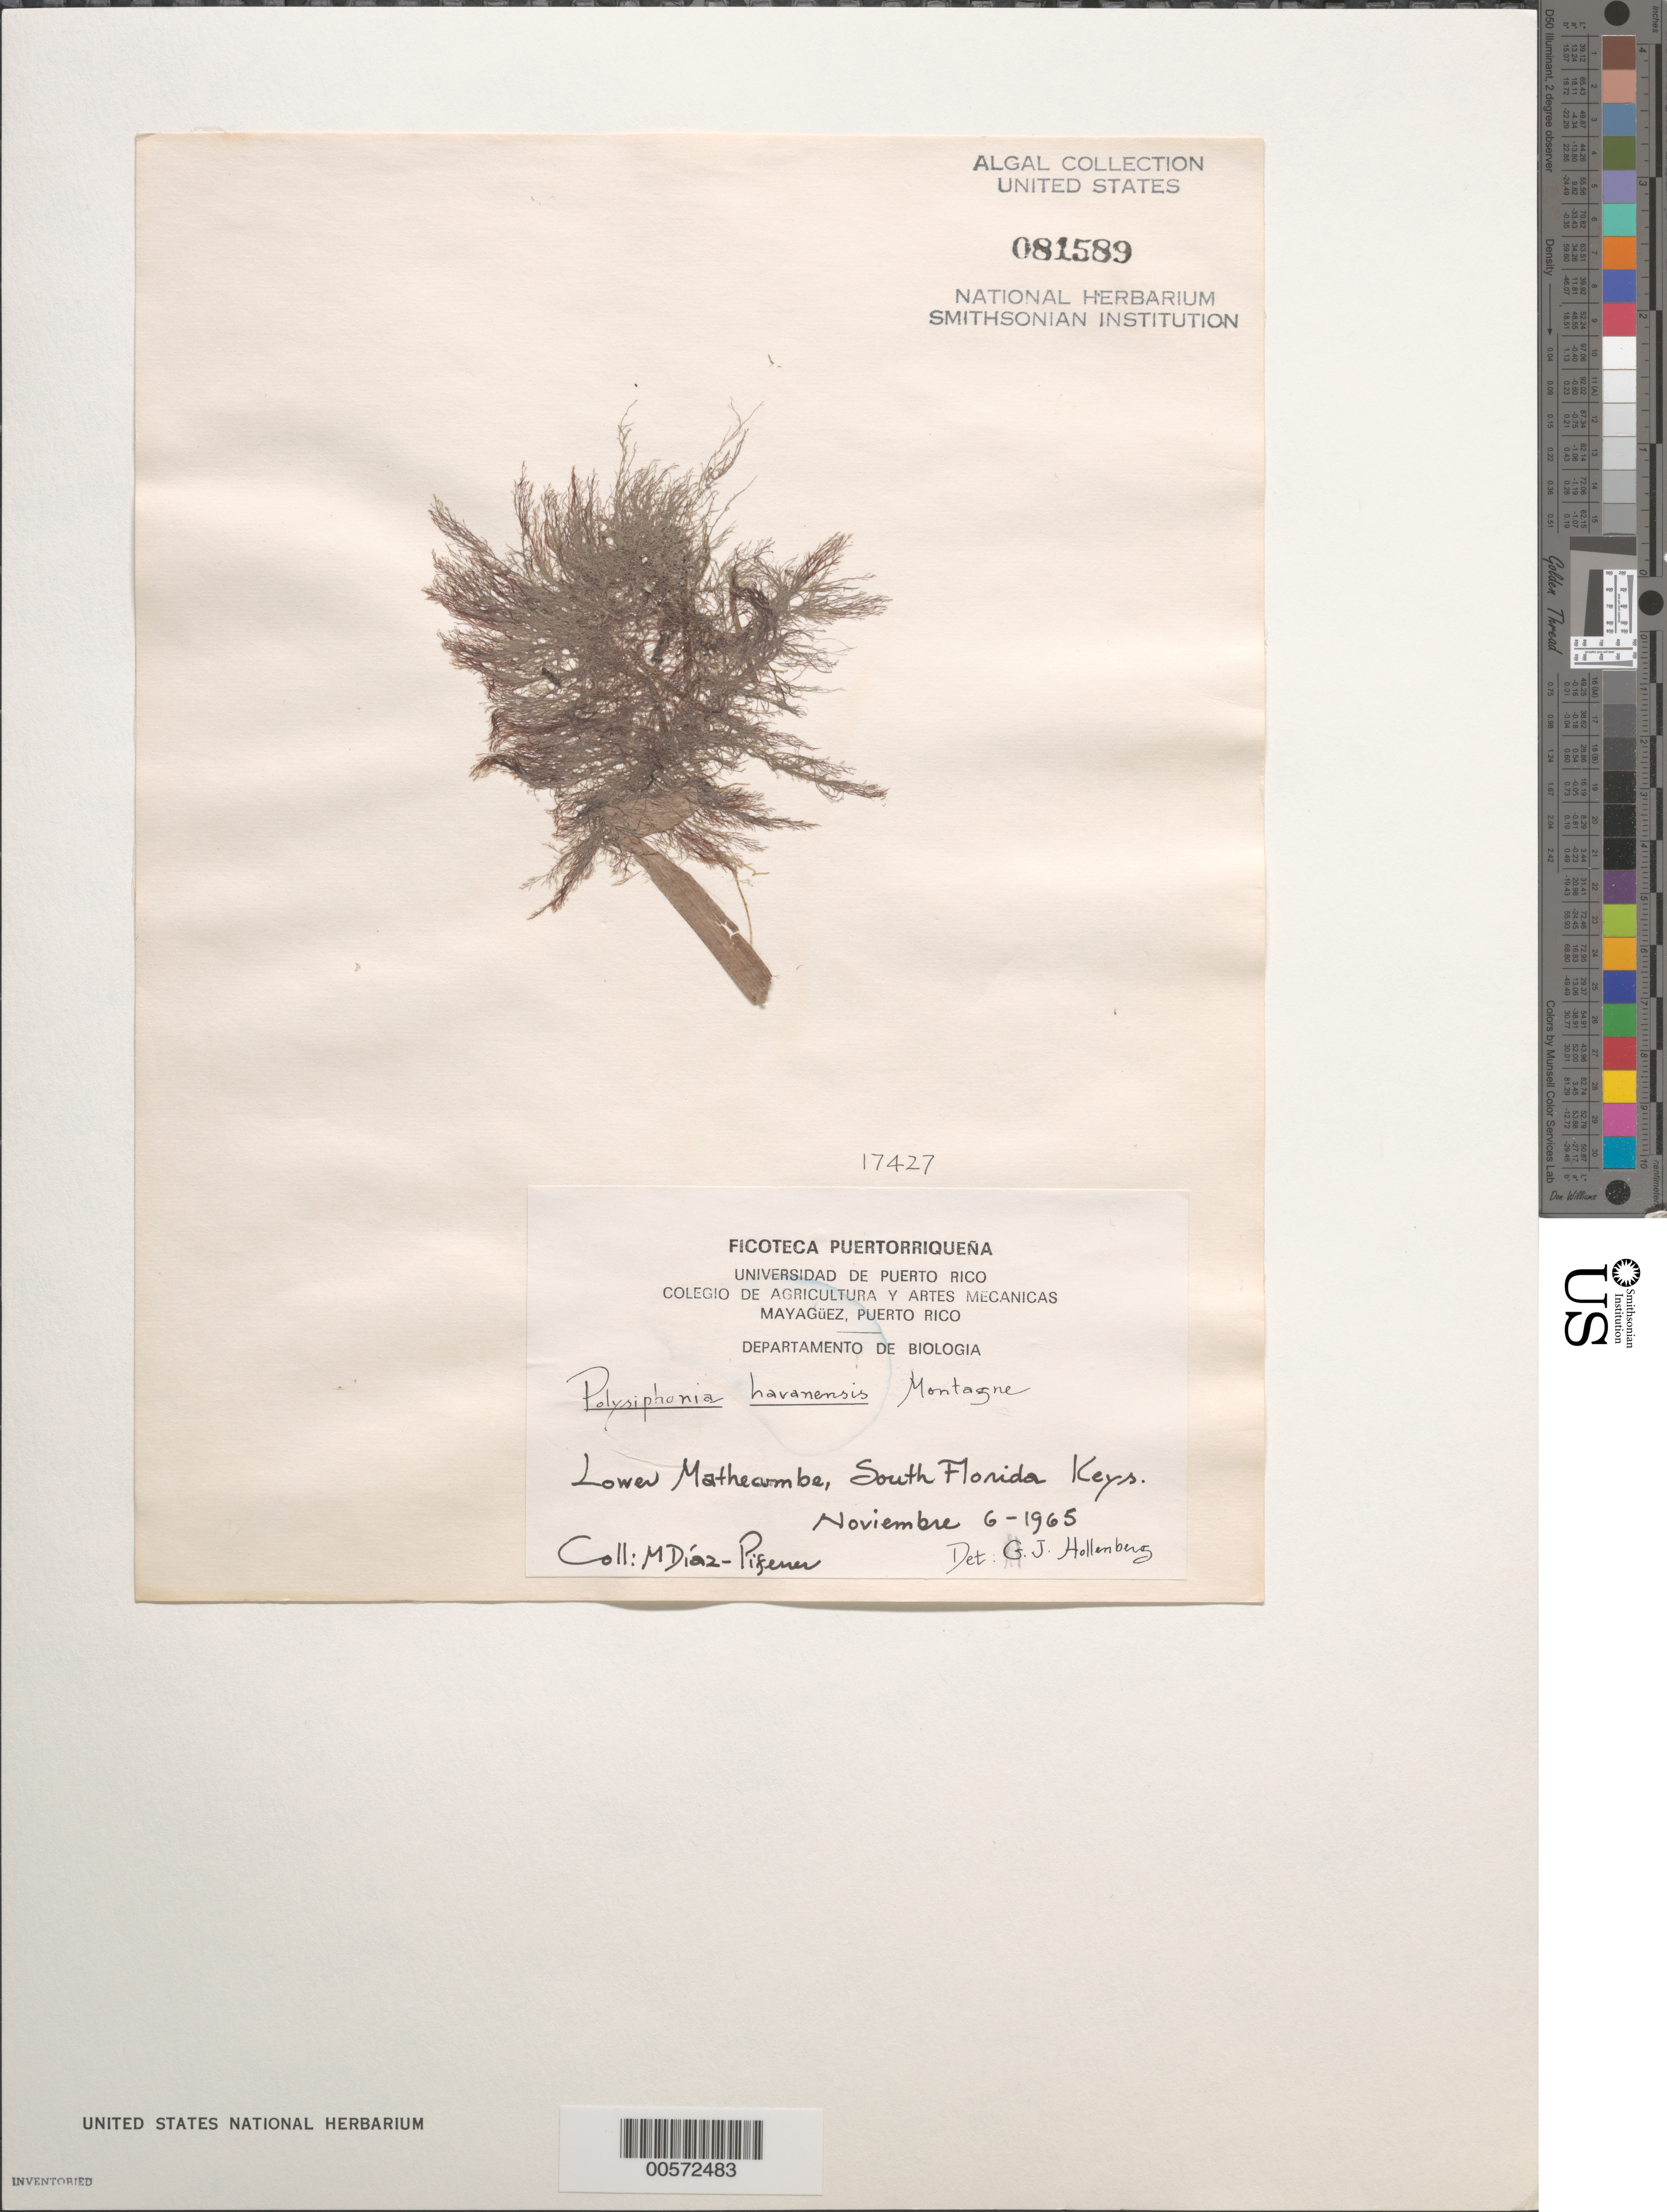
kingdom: Plantae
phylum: Rhodophyta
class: Florideophyceae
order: Ceramiales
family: Rhodomelaceae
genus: Polysiphonia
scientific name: Polysiphonia havanensis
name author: Mont.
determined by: Hollenberg, George J.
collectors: M. Diaz-Piferrer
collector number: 17427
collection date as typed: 06 Nov 1965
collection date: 1965-11-06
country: United States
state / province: Florida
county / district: Monroe County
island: Lower Matecumbe Key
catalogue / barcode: US 81589